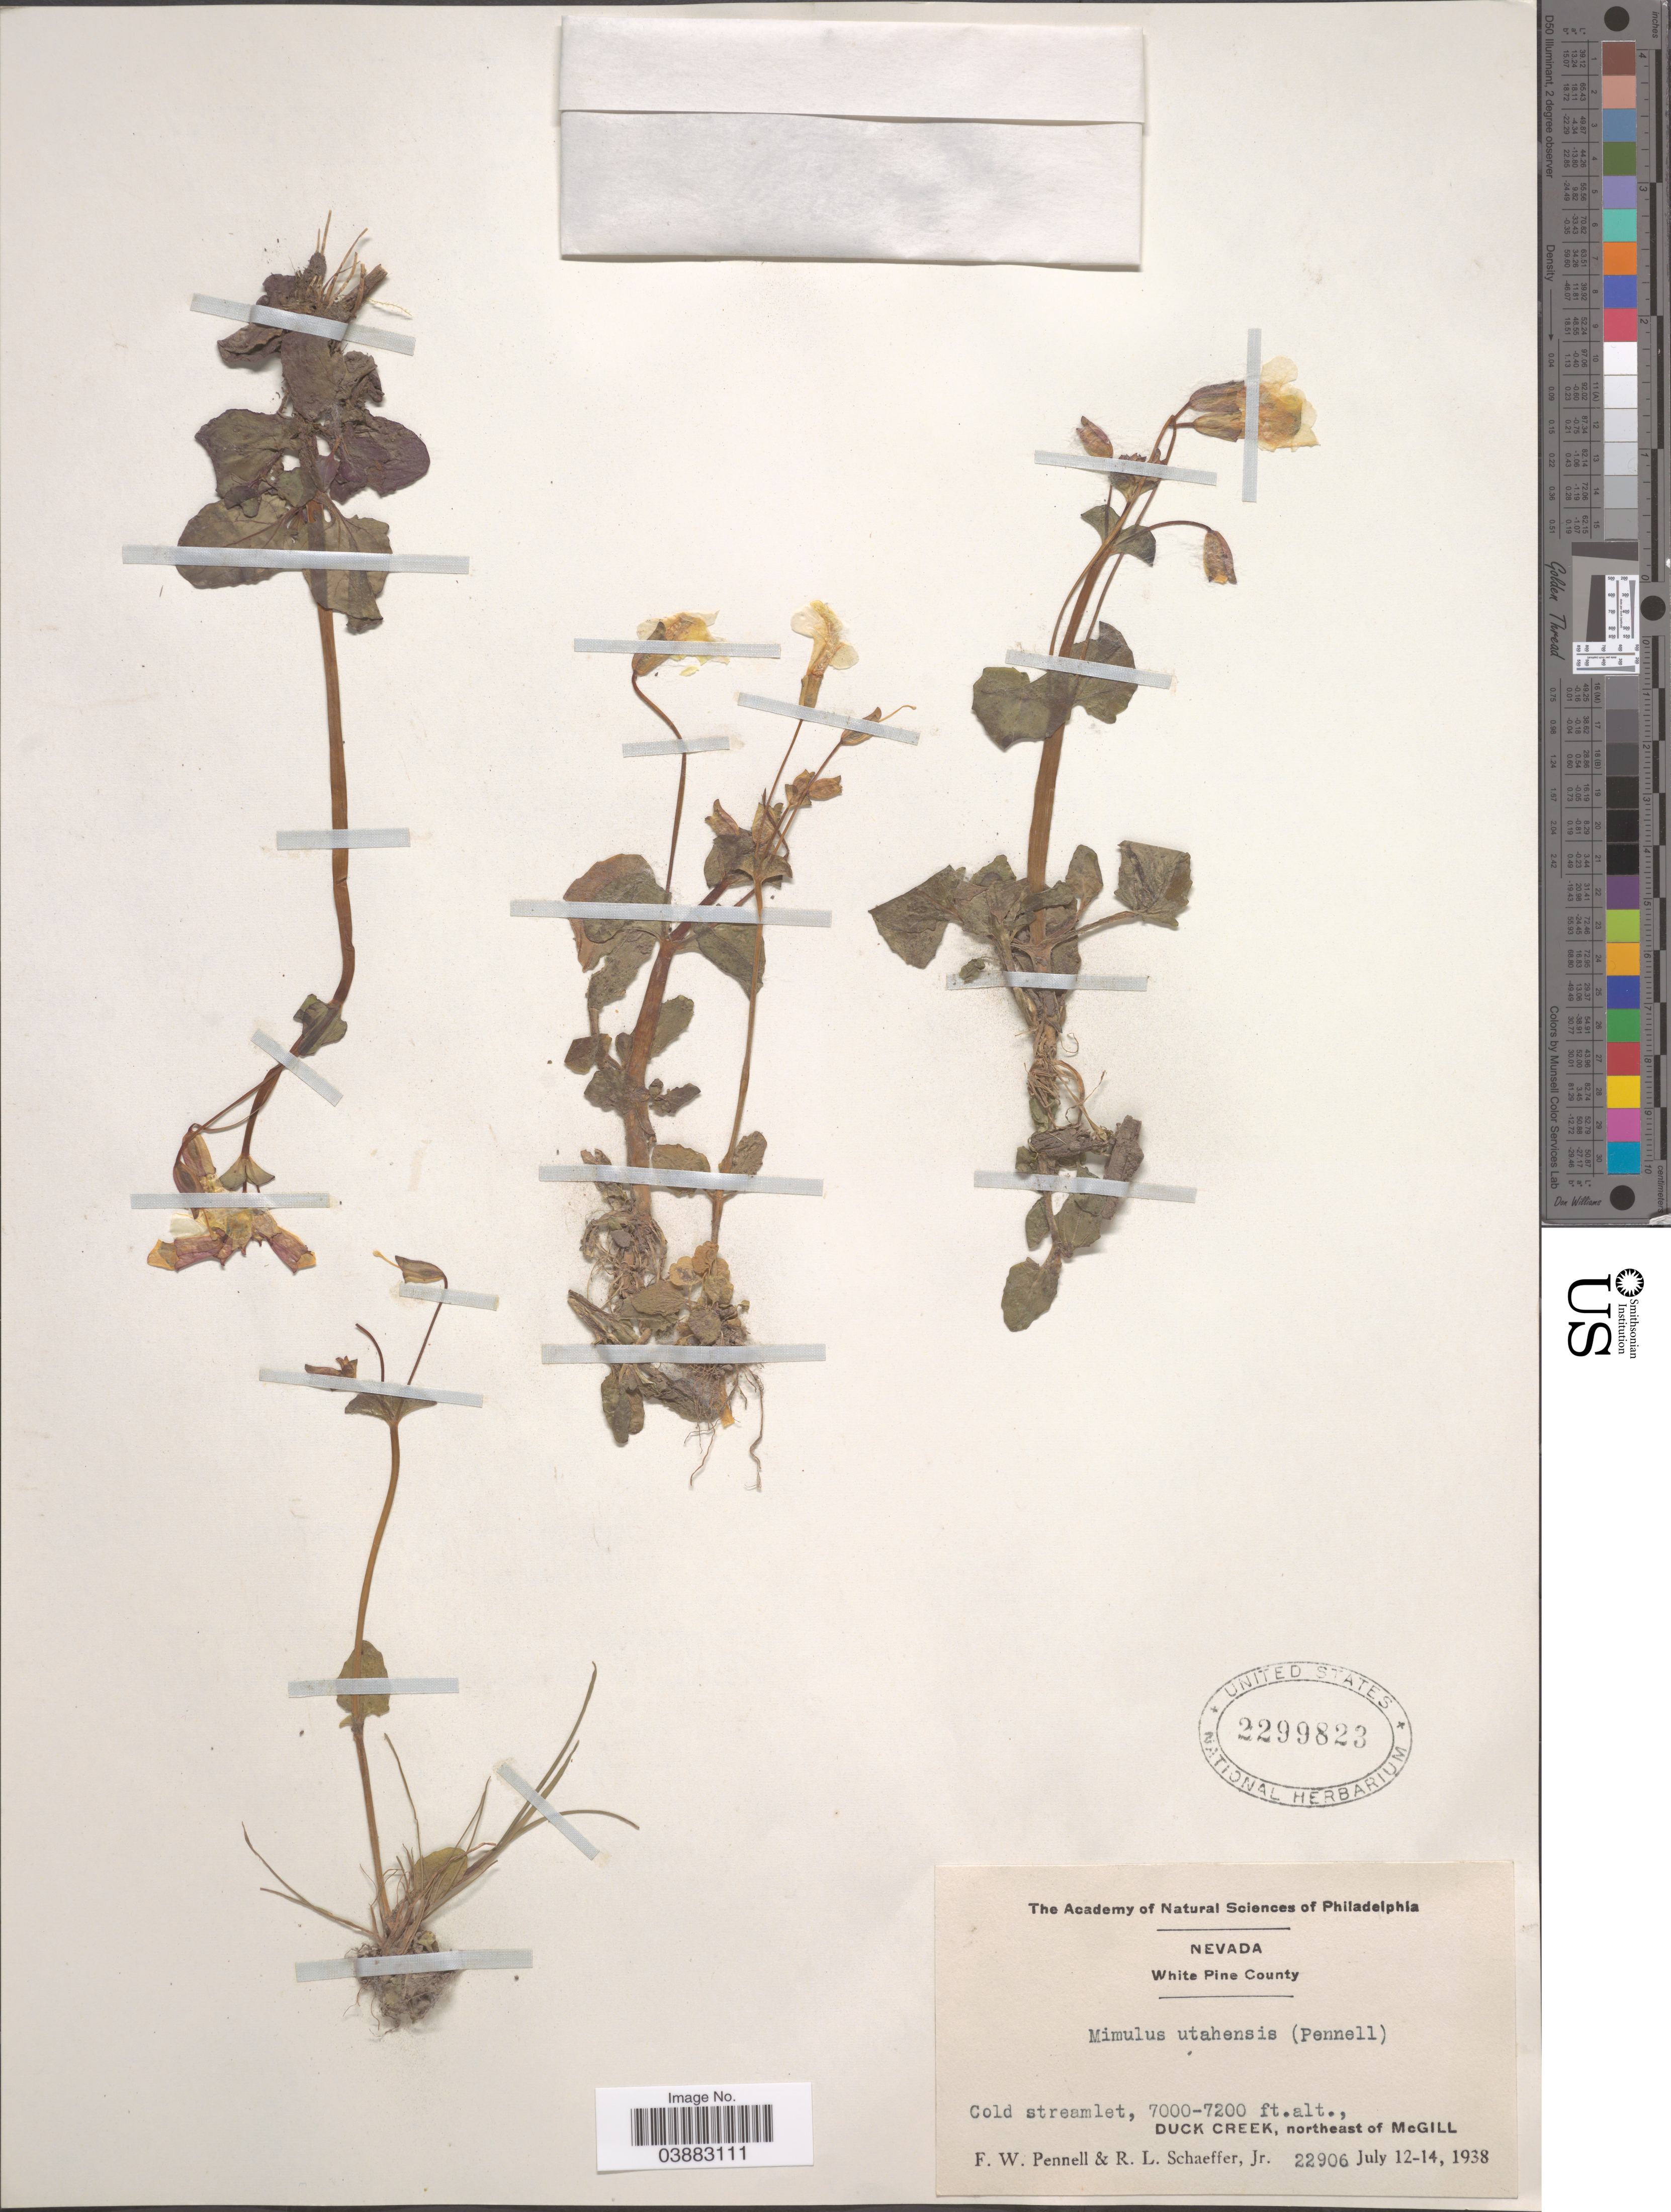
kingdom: Plantae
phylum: Tracheophyta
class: Magnoliopsida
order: Lamiales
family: Phrymaceae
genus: Mimulus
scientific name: Mimulus glabratus subsp. utahensis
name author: Pennell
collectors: F. W. Pennell & R. L. Schaeffer Jr.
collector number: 22906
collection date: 1938-07-12/1938-07-14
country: United States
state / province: Nevada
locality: White Pine County. cold streamlet, Duck Creek, northeast of McGill.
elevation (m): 2134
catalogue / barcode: US 2299823